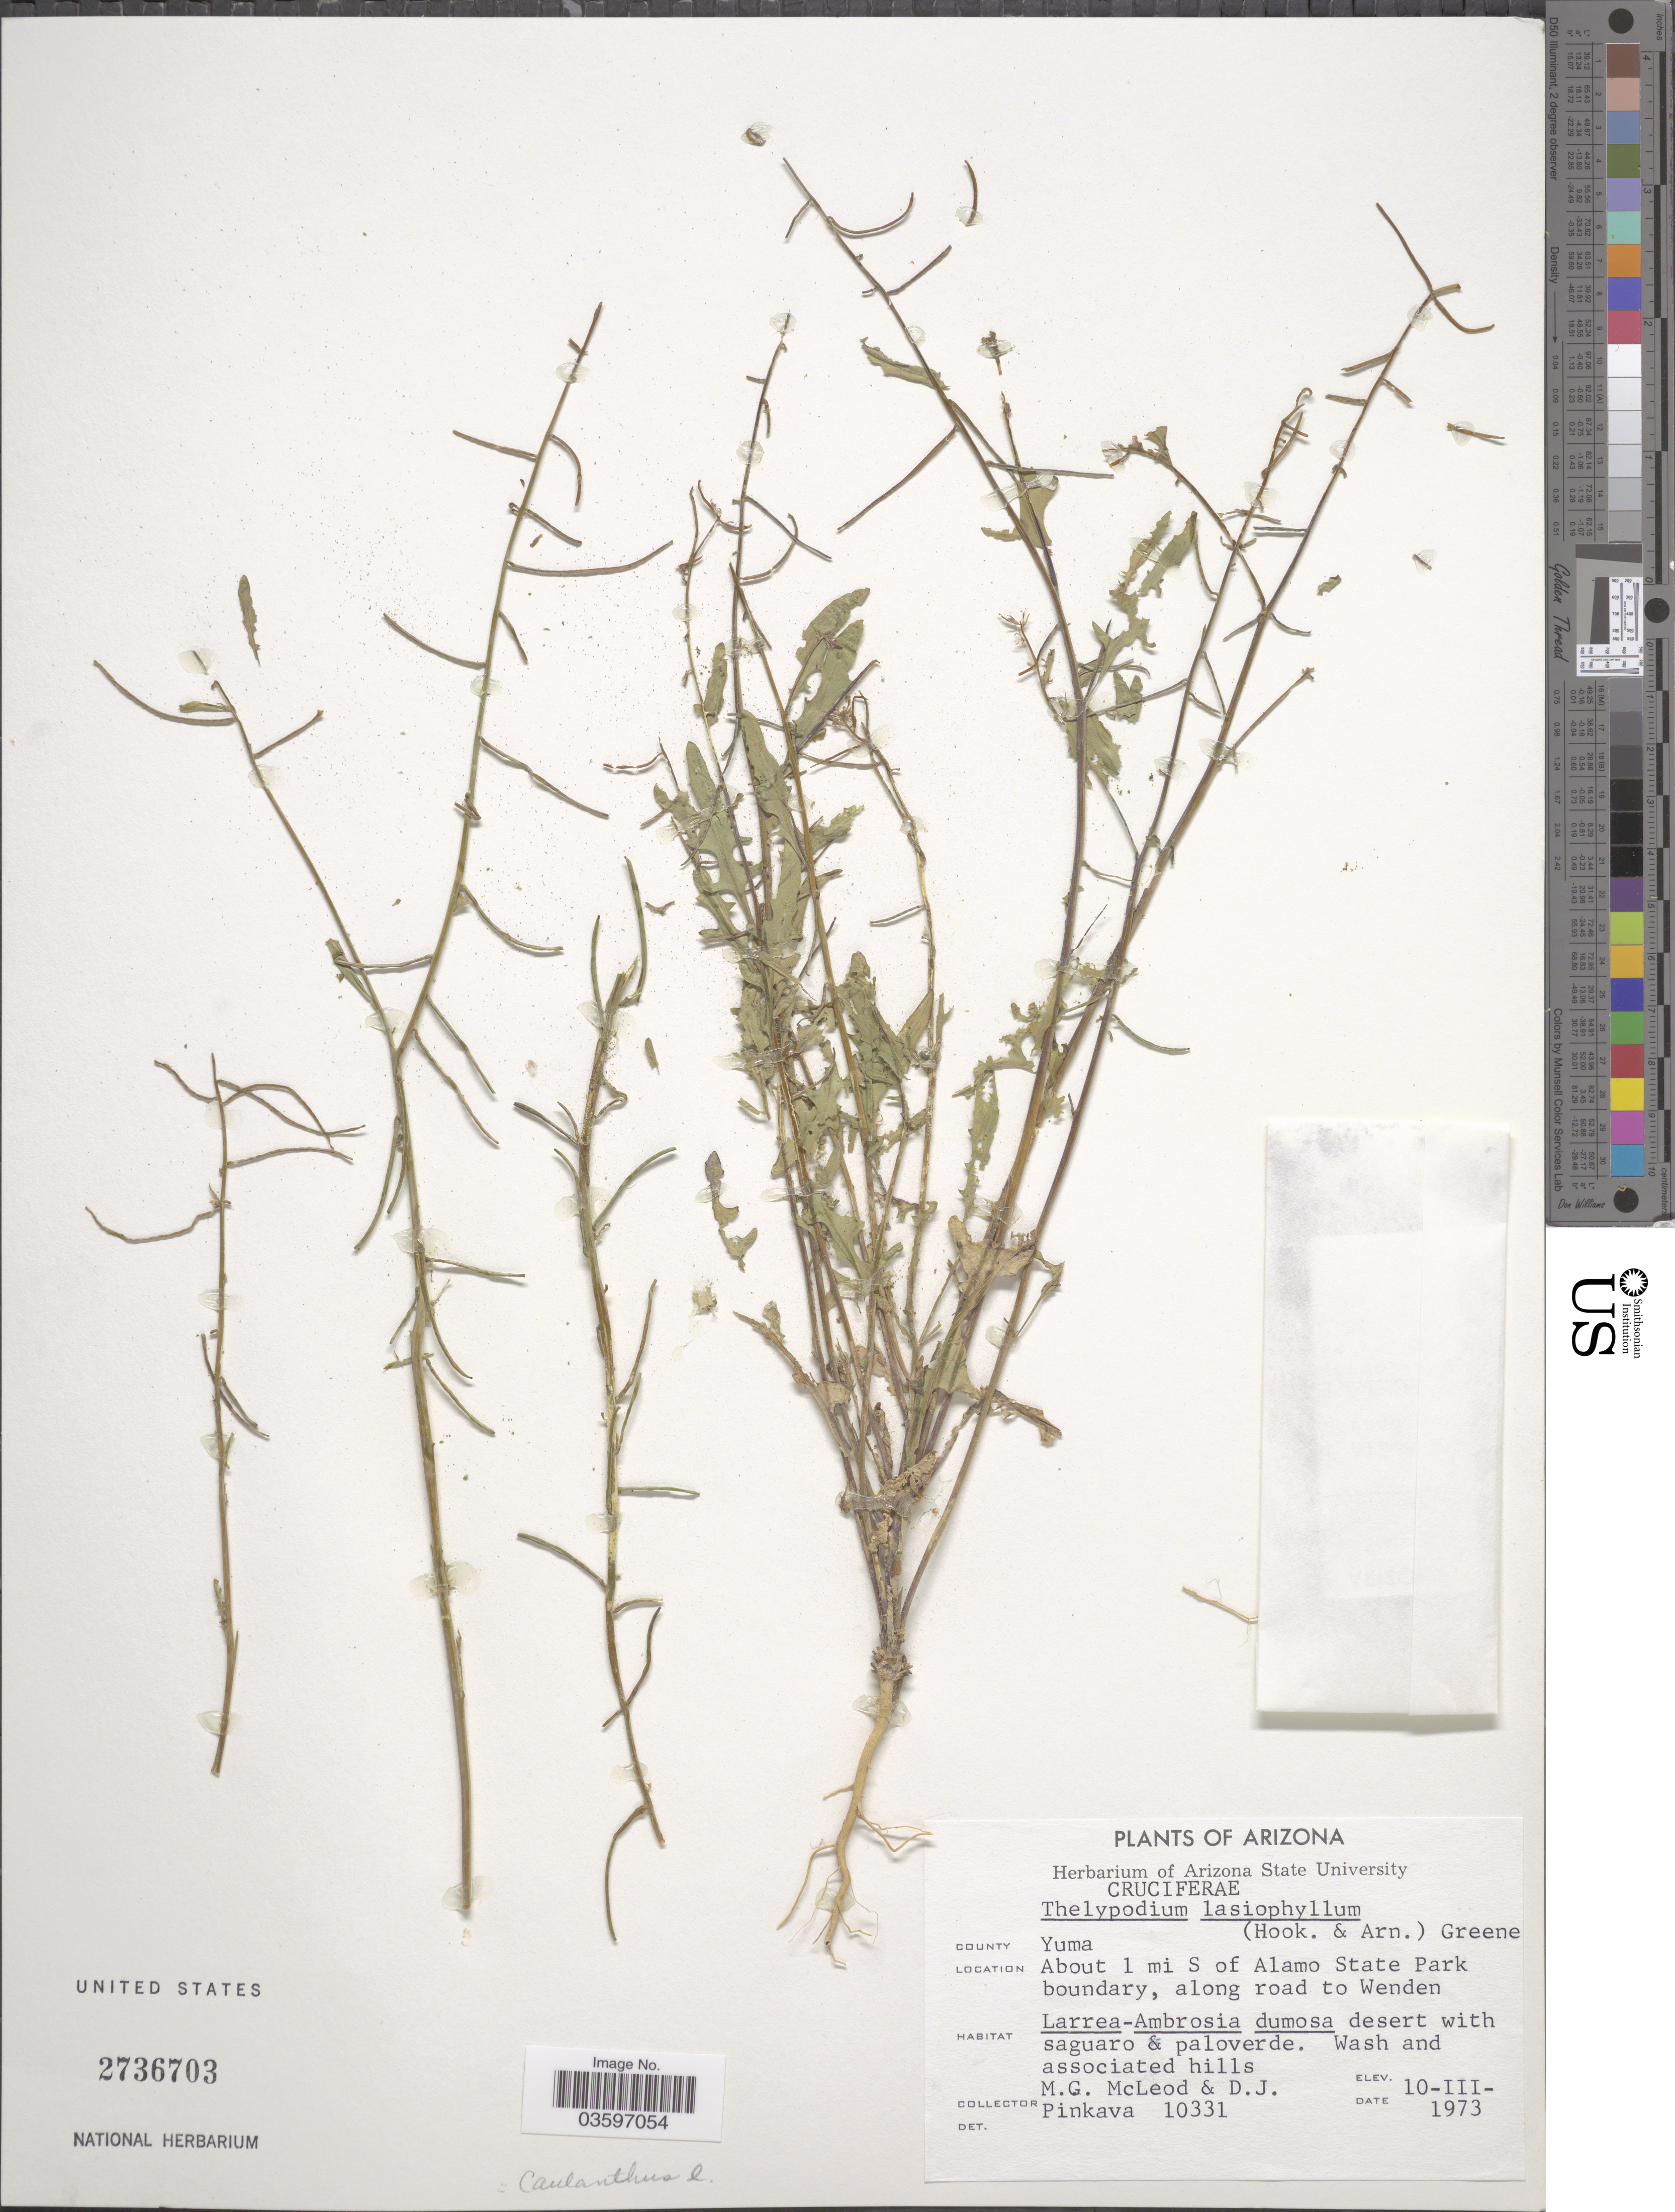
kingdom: Plantae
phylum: Tracheophyta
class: Magnoliopsida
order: Brassicales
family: Brassicaceae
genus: Caulanthus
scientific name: Caulanthus lasiophyllus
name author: (Hook. & Arn.) Payson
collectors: M. McLeod & D. J. Pinkava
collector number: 10331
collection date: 1973-03-10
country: United States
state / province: Arizona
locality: County: Yuma. About 1 mi S of Alamo State Park boundary, along road to Wenden.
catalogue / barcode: US 2736703